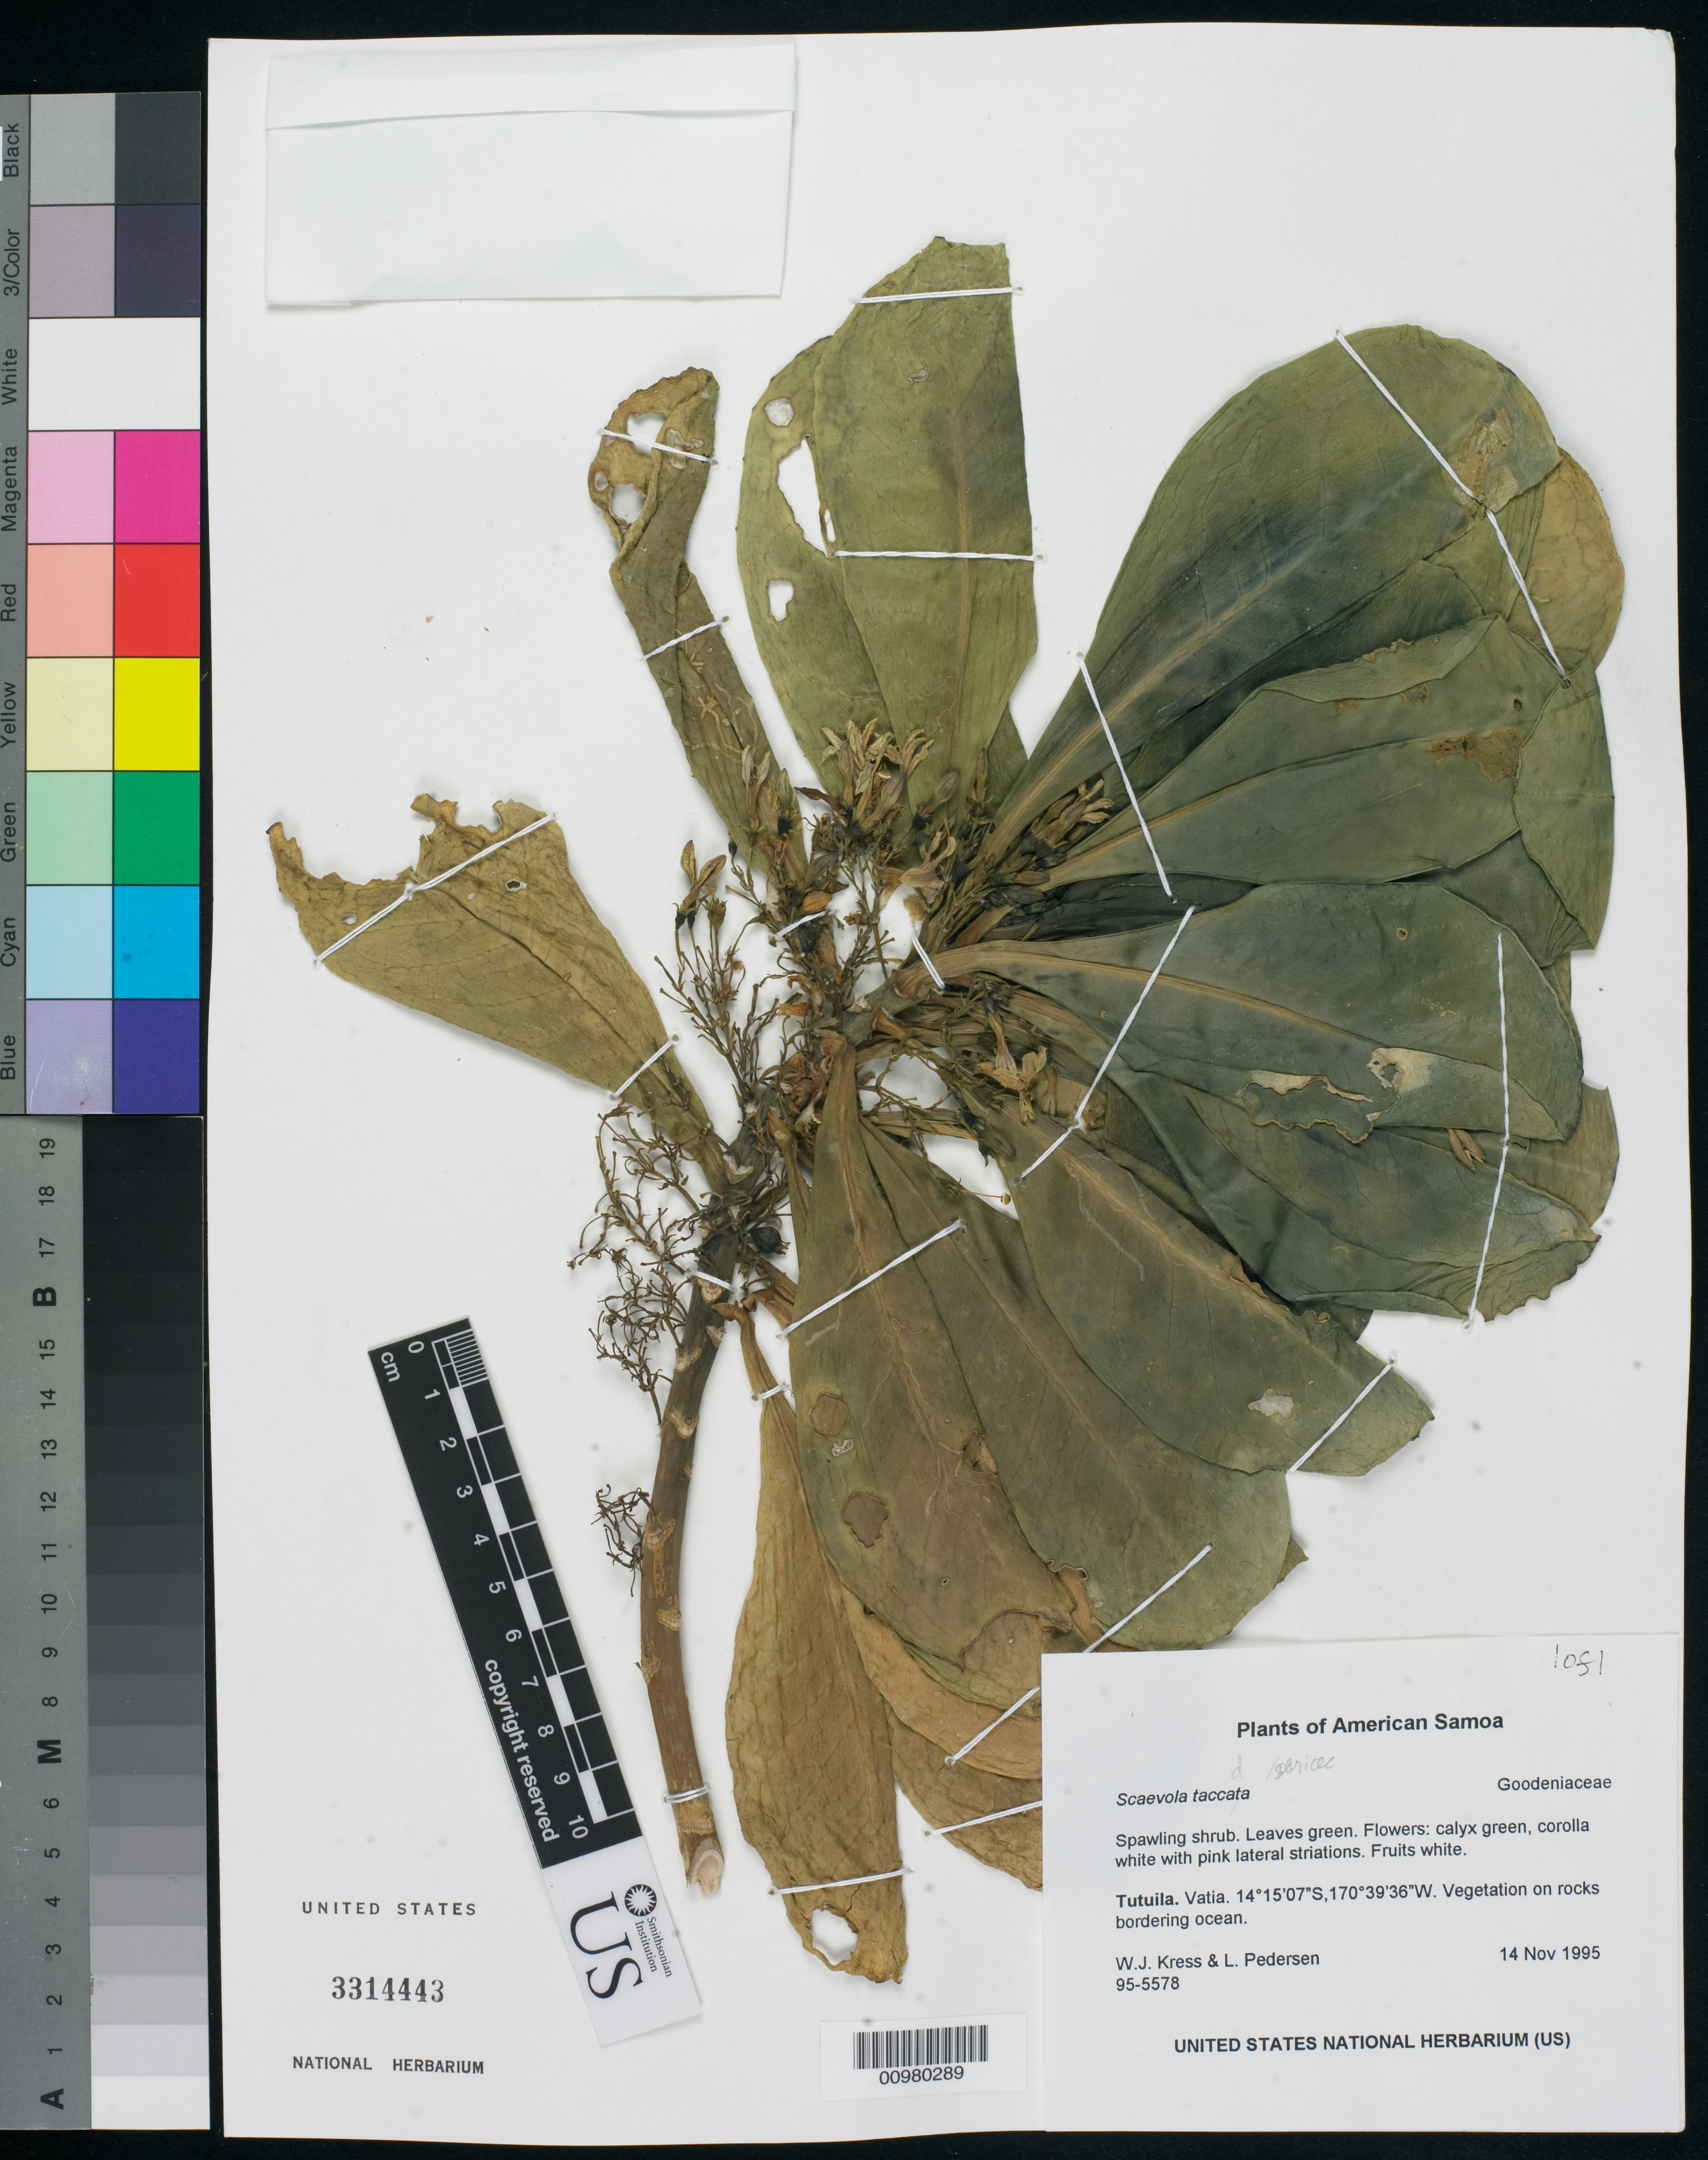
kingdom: Plantae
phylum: Tracheophyta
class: Magnoliopsida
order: Asterales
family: Goodeniaceae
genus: Scaevola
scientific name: Scaevola sericea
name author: Vahl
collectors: W. J. Kress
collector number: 95-5578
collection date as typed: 14 Nov 1995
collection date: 1995-11-14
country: American Samoa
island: Tutuila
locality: Samoa. Vatia. Vegetation on rocks bordering ocean.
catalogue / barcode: US 3314443